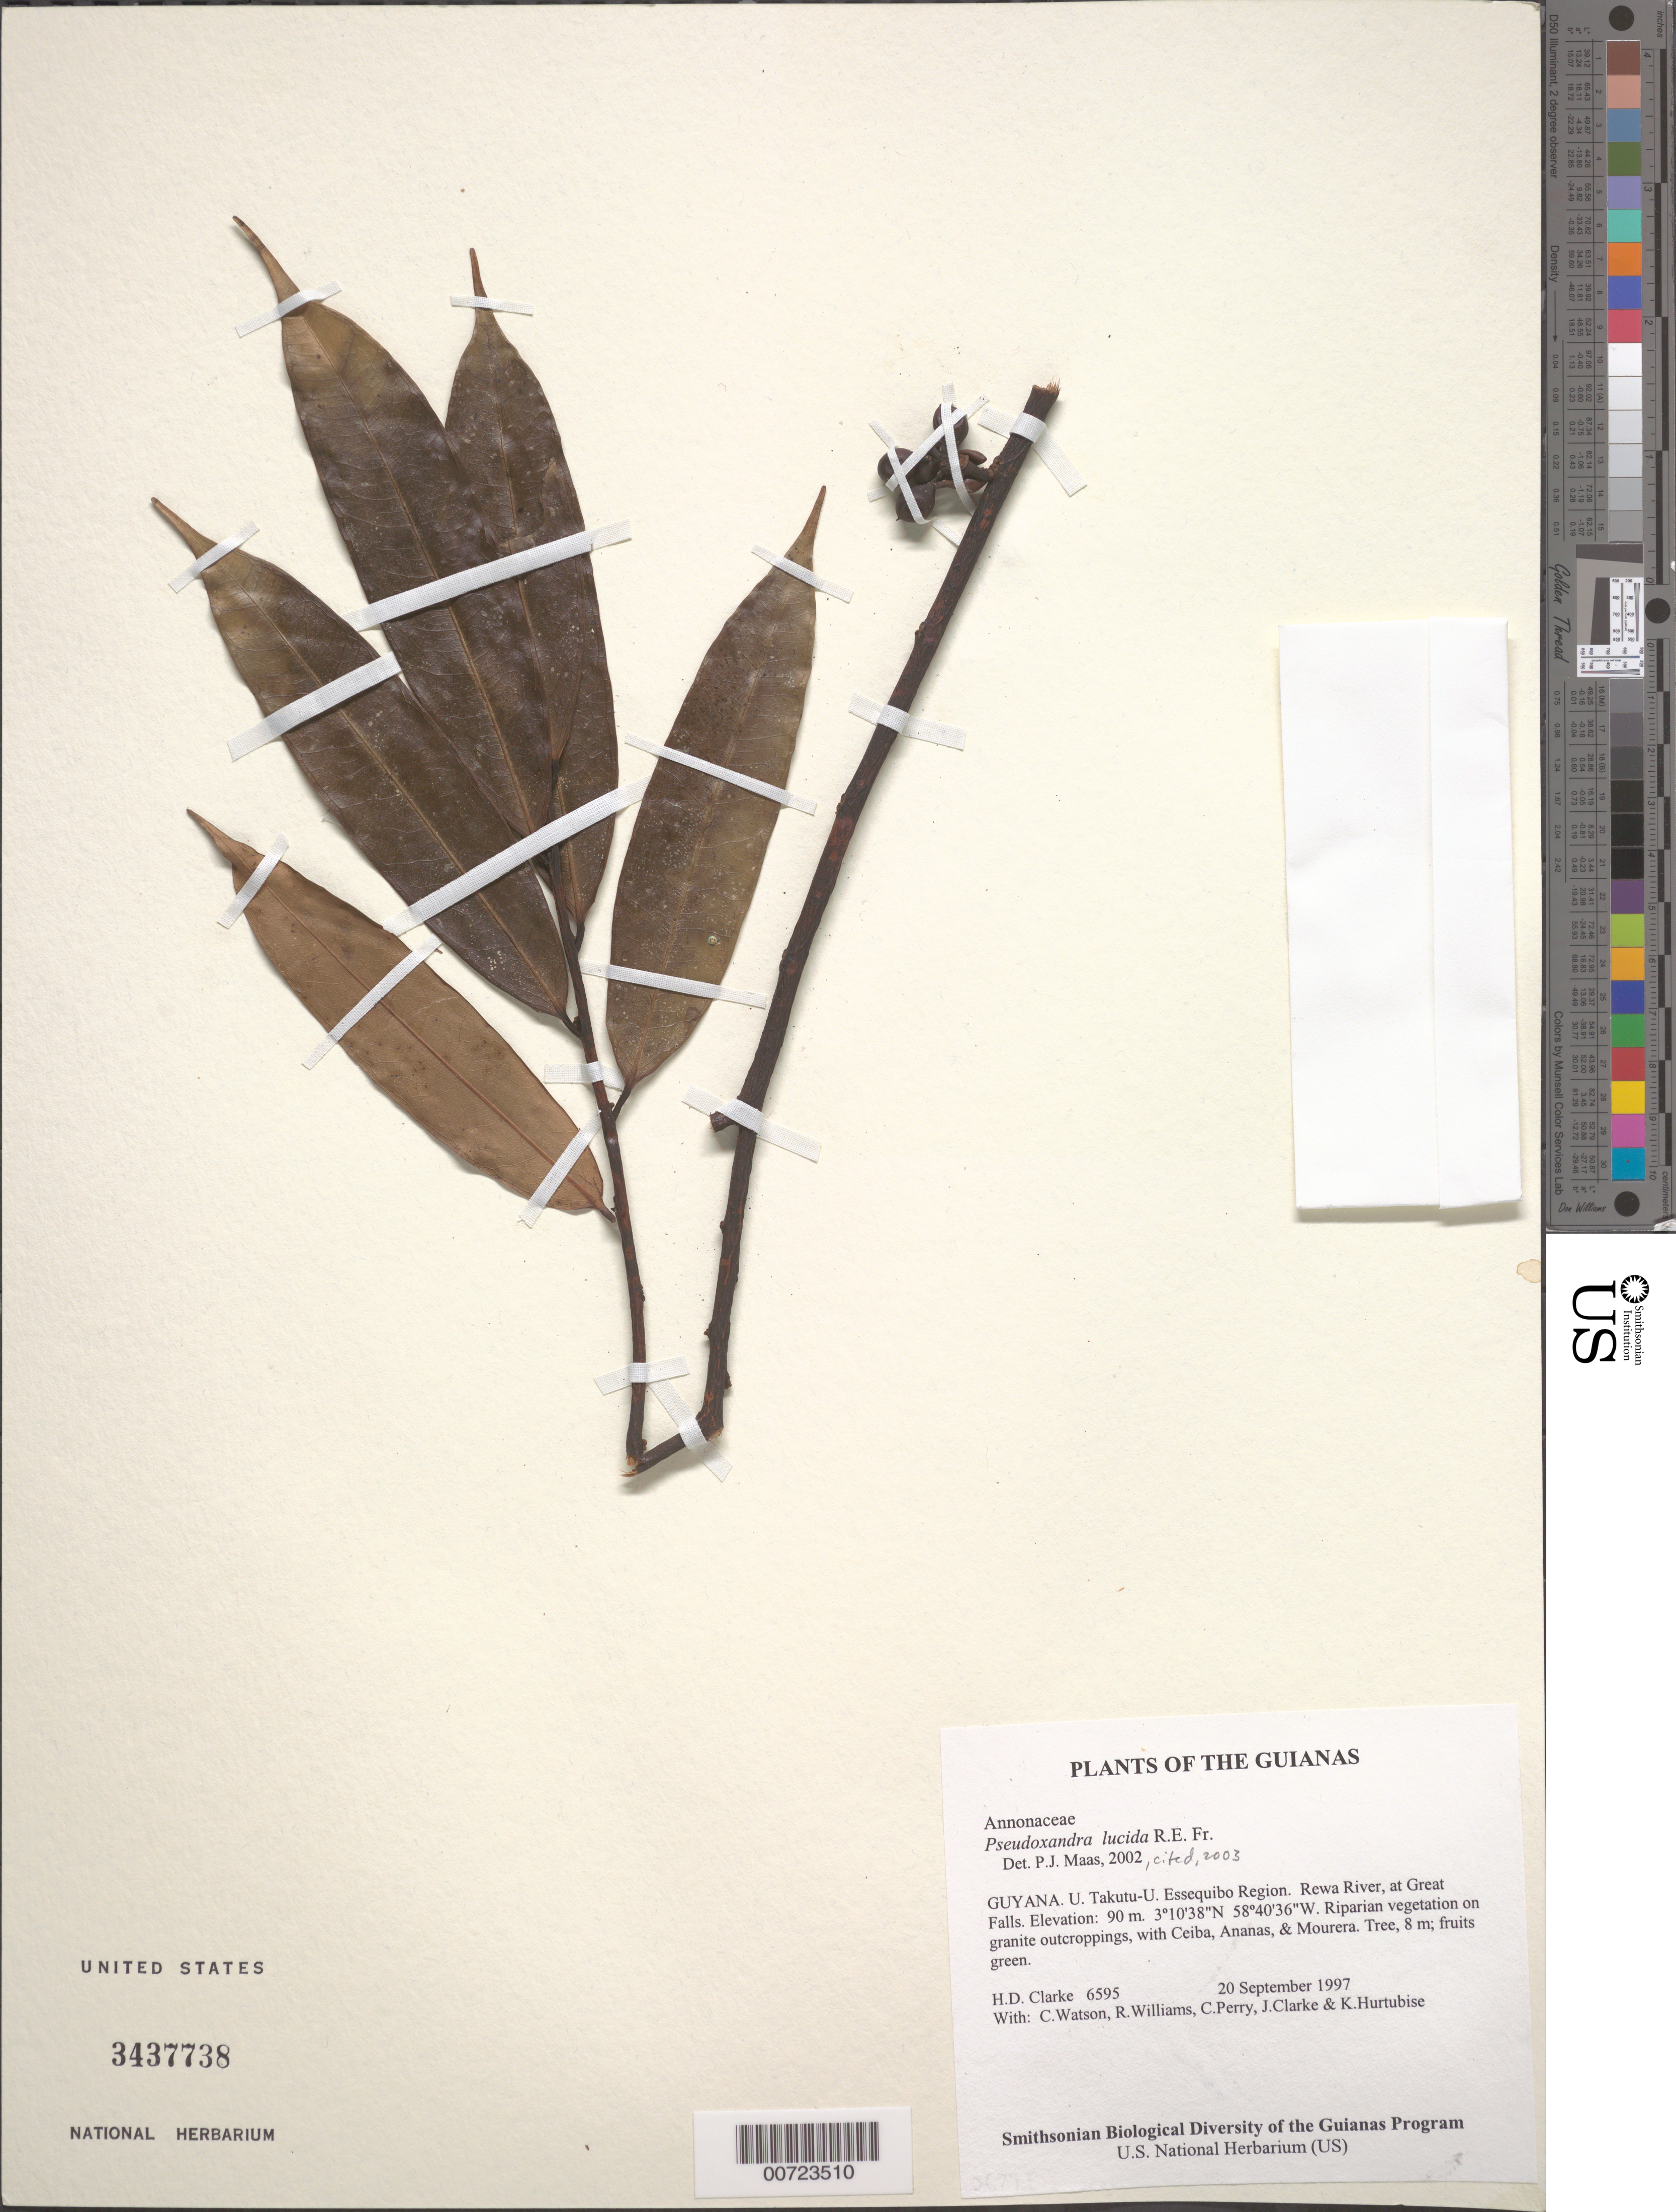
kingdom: Plantae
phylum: Tracheophyta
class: Magnoliopsida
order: Magnoliales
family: Annonaceae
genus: Pseudoxandra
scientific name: Pseudoxandra lucida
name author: R.E. Fr.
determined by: Maas, Paul J. M.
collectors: H. D. Clarke, C. Watson, R. Williams, C. Perry, J. Clarke & K. Hurtubise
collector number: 6595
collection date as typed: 20 September 1997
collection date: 1997-09-20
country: Guyana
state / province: U. Takutu-U. Essequibo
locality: Rewa River, at Great Falls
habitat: Riparian vegetation on granite outcroppings, with Ceiba, Ananas, & Mourera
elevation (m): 90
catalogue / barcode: US 3437738